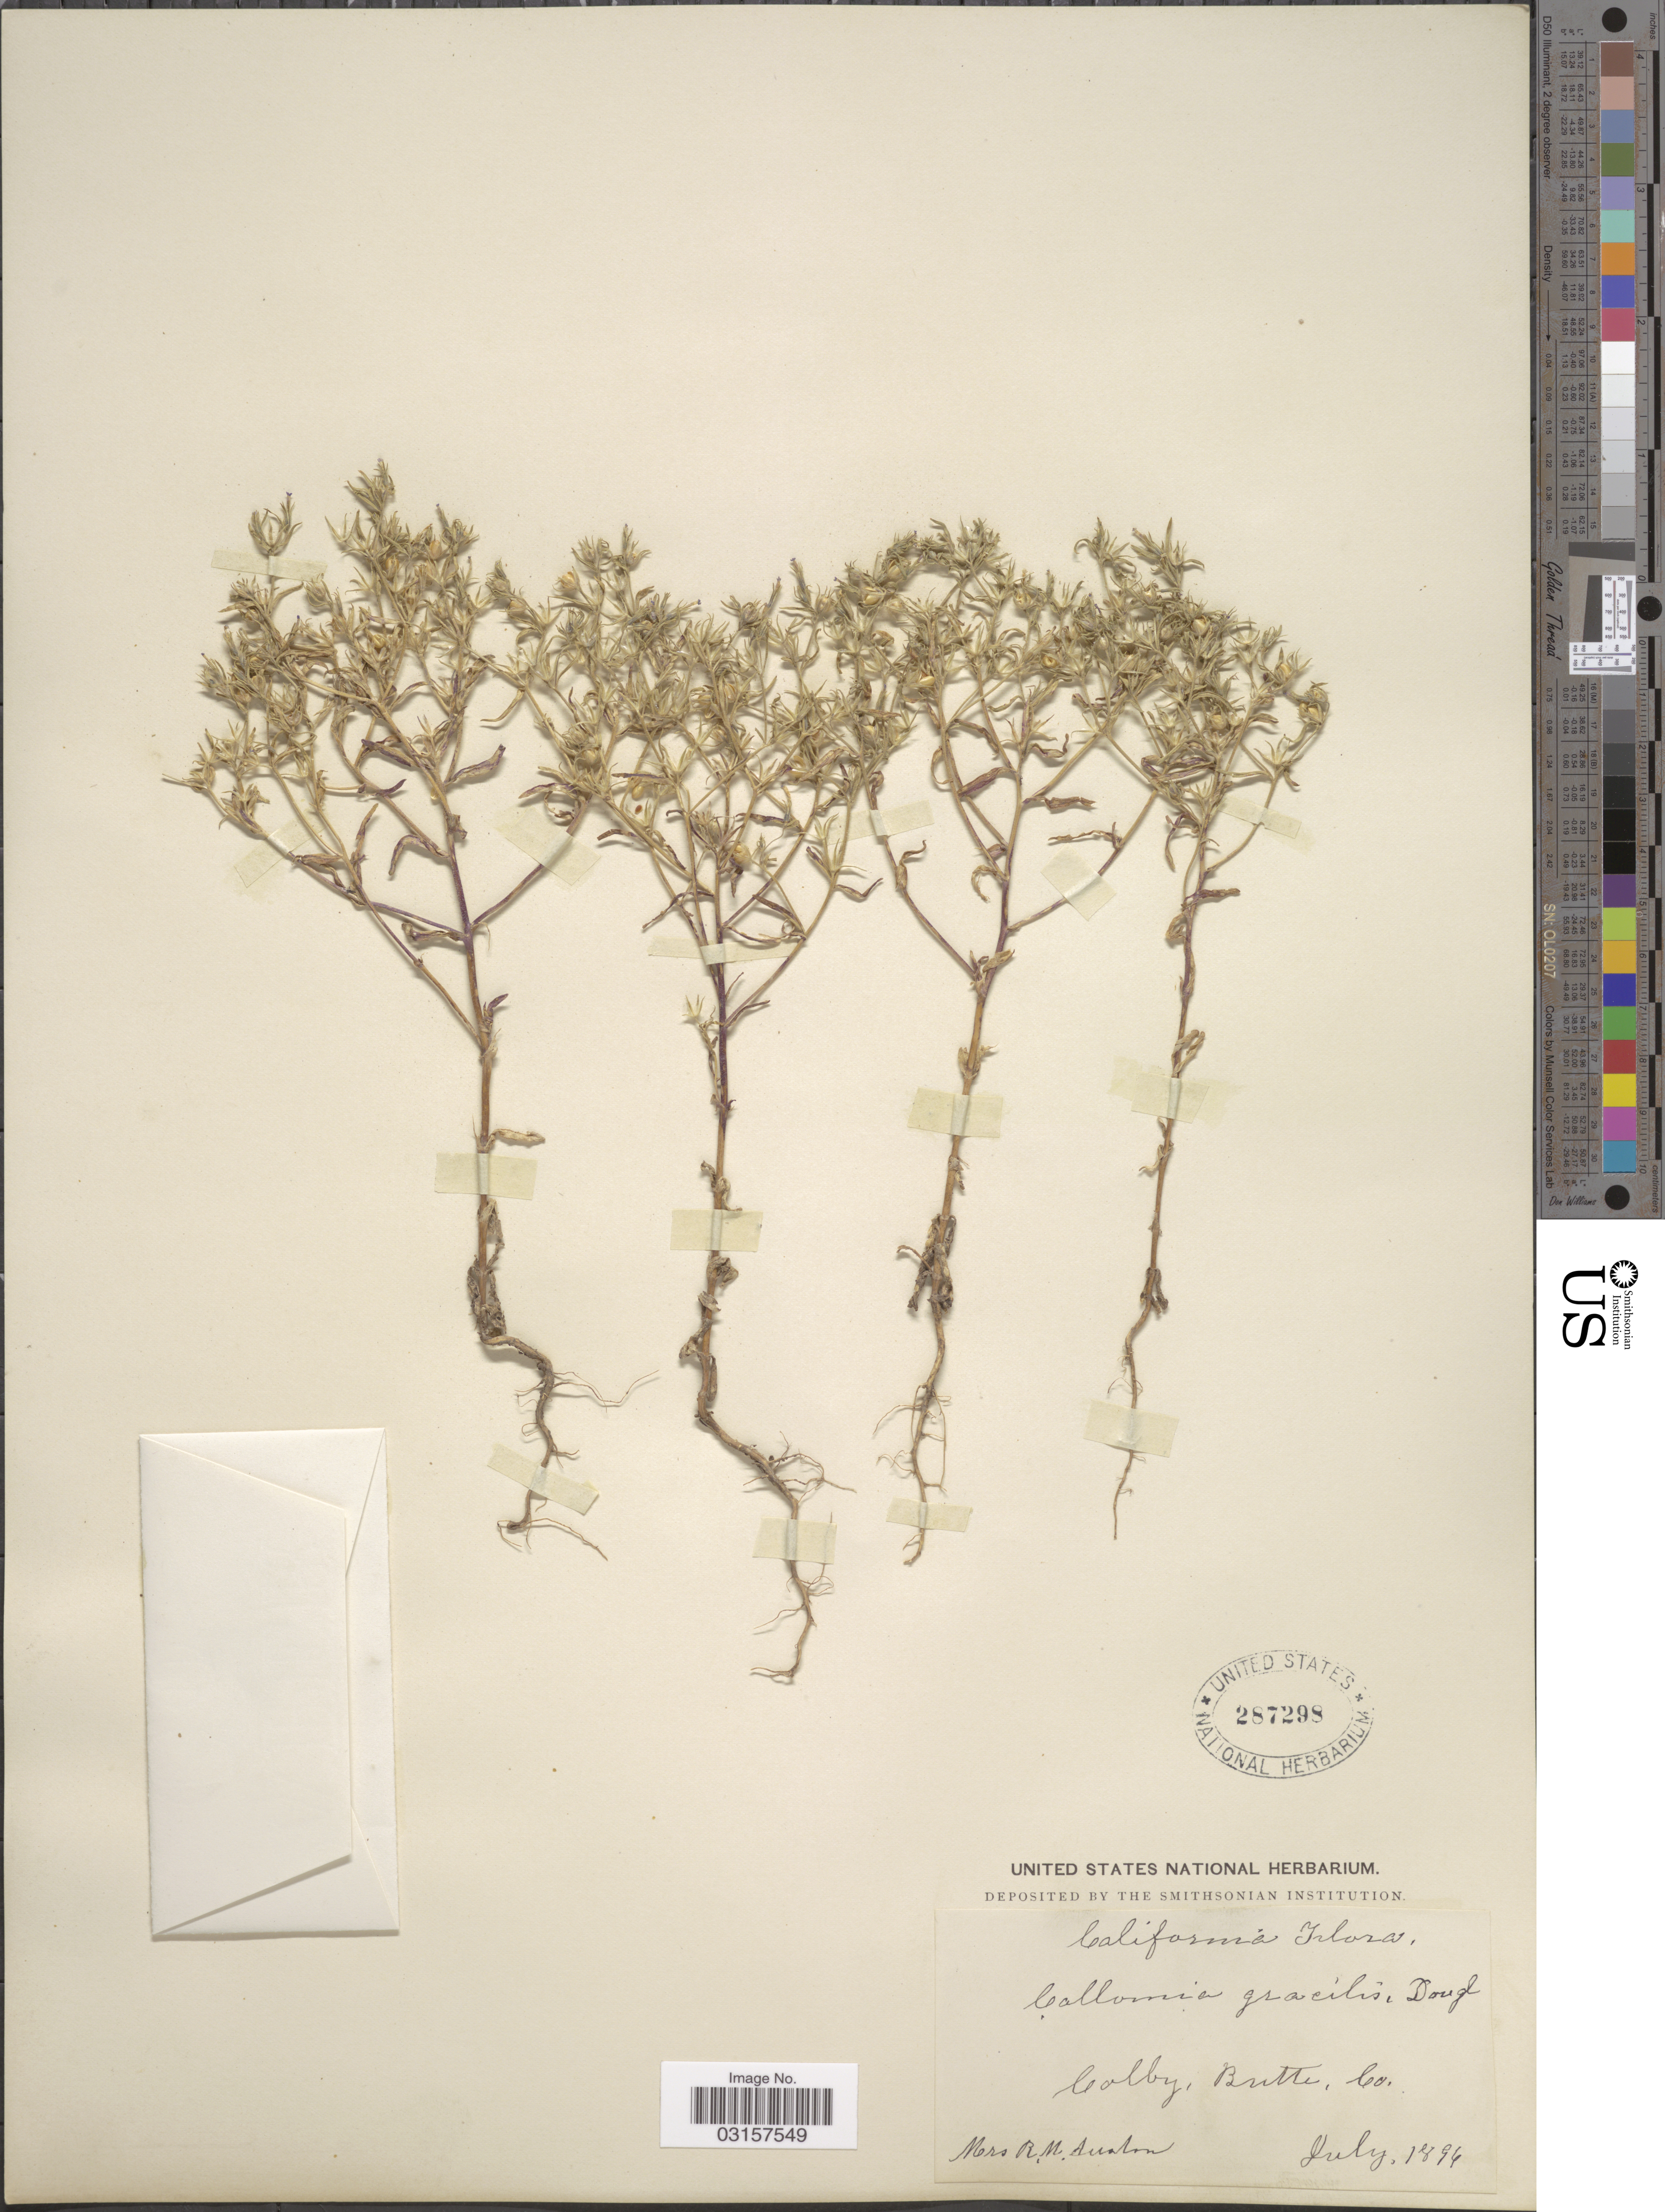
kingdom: Plantae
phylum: Tracheophyta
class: Magnoliopsida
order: Ericales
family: Polemoniaceae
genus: Microsteris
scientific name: Microsteris gracilis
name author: (Hook.) Greene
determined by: (US) Smithsonian Institution - National Museum of Natural History - Department of Botany (UNITED STATES)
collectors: R. Austin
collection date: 1894-07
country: United States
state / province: California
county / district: Butte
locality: Colby, Butte Co.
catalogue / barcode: US 287298